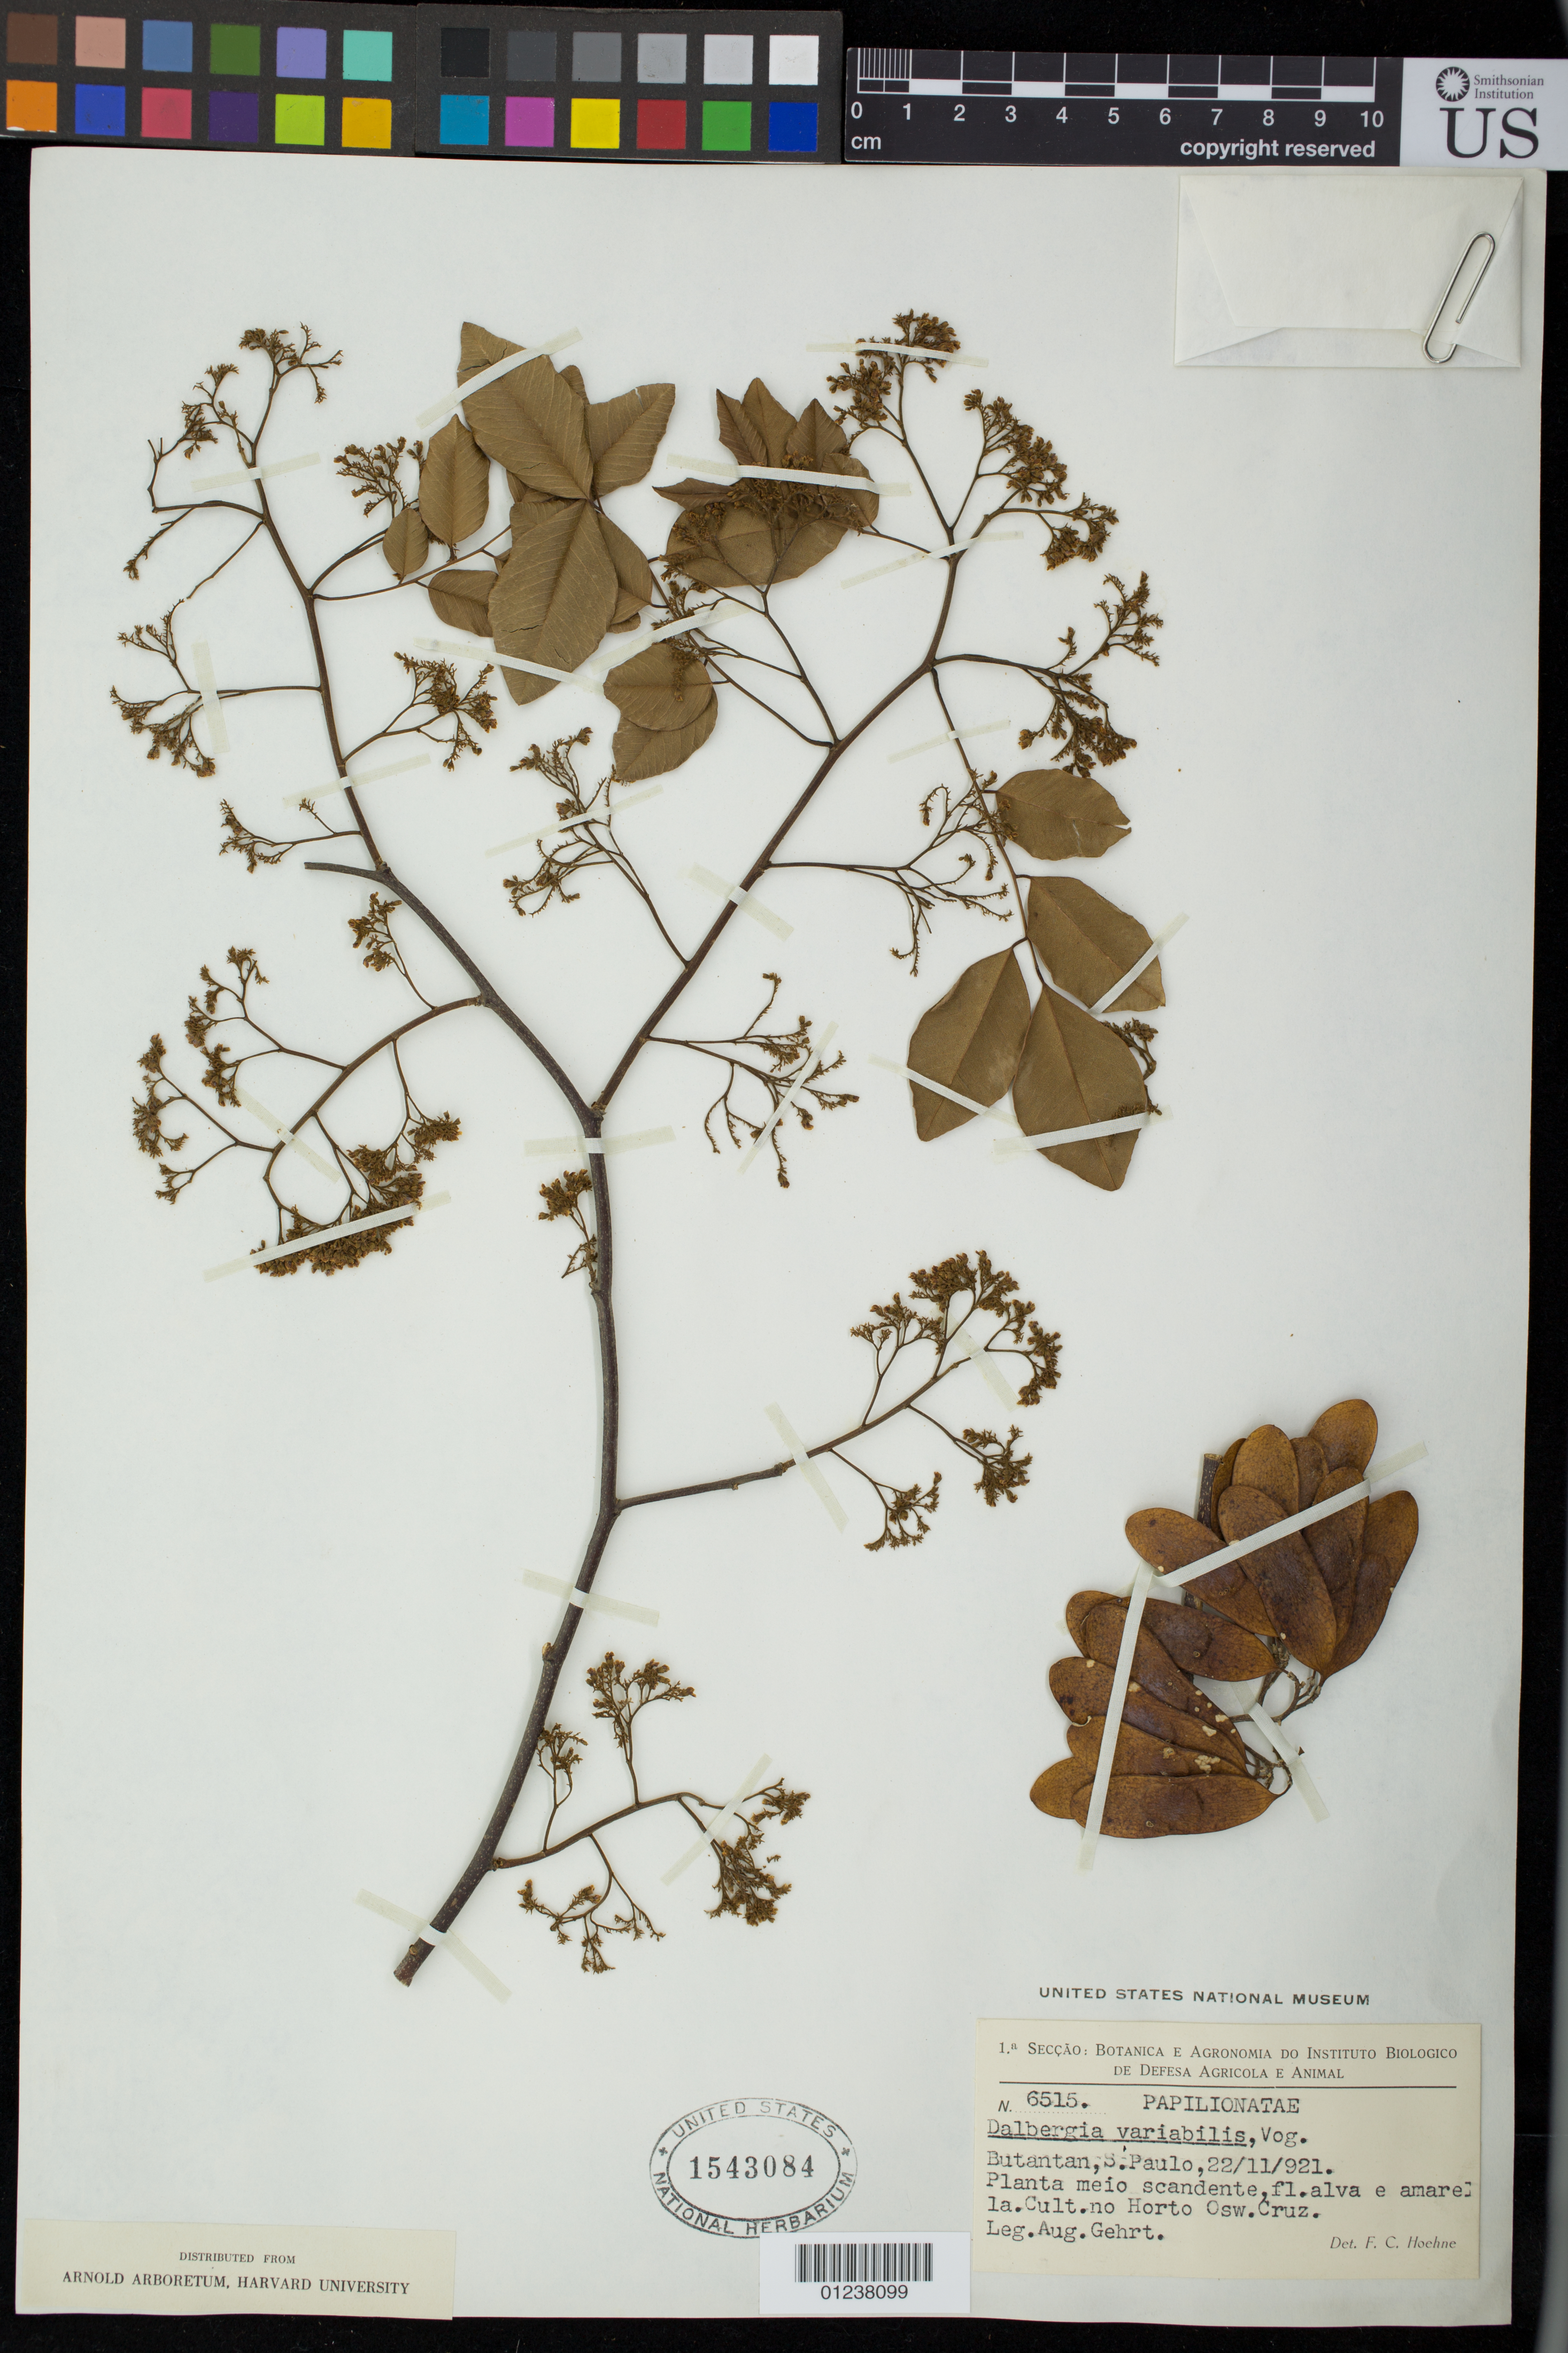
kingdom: Plantae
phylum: Tracheophyta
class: Magnoliopsida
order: Fabales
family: Fabaceae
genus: Dalbergia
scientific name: Dalbergia frutescens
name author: (Vell.) Britton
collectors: A. Gehrt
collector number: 6515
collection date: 1921-11-22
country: Brazil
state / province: Sao Paulo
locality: Butantan. Planta meio scandente, fl. alva e amarelle. Cult. no Horto Osw. Cruz.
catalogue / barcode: US 1543084